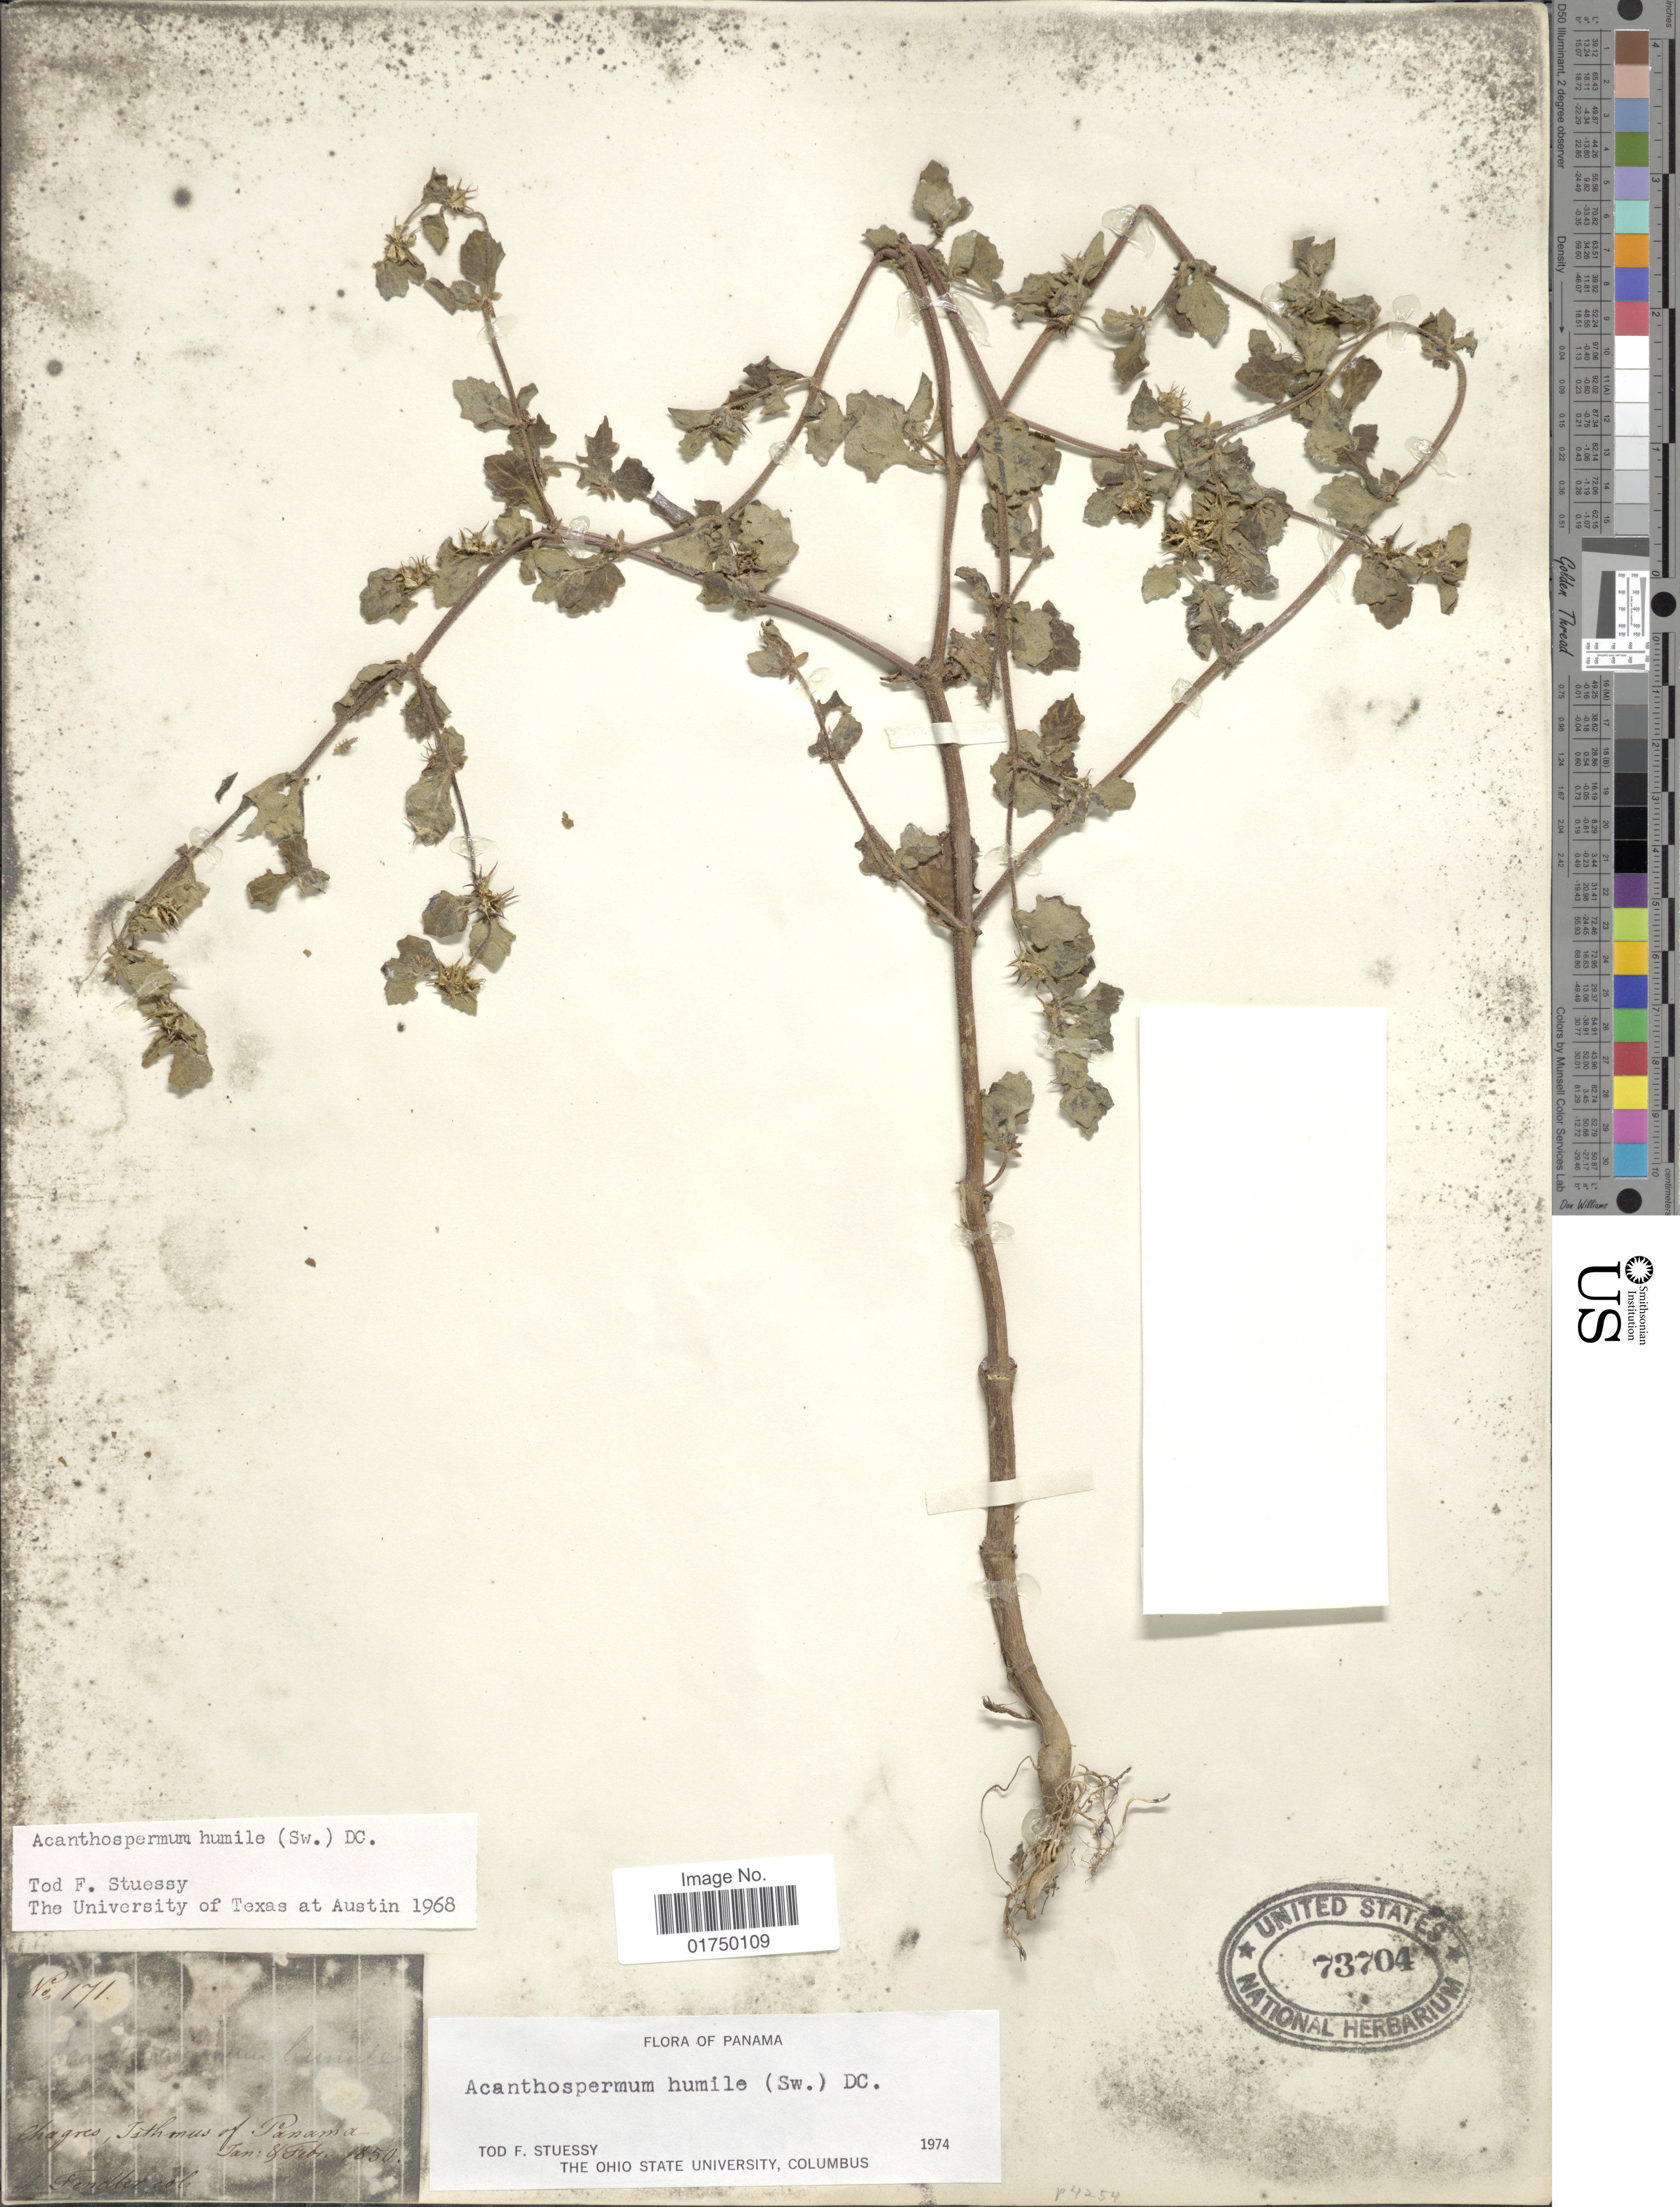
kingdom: Plantae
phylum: Tracheophyta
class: Magnoliopsida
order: Asterales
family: Asteraceae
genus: Acanthospermum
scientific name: Acanthospermum humile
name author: (Sw.) DC.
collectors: A. Fendler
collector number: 171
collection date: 1850-01/1850-02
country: Panama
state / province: Panamá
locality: Chagras, Isthmus of Panama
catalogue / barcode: US 73704